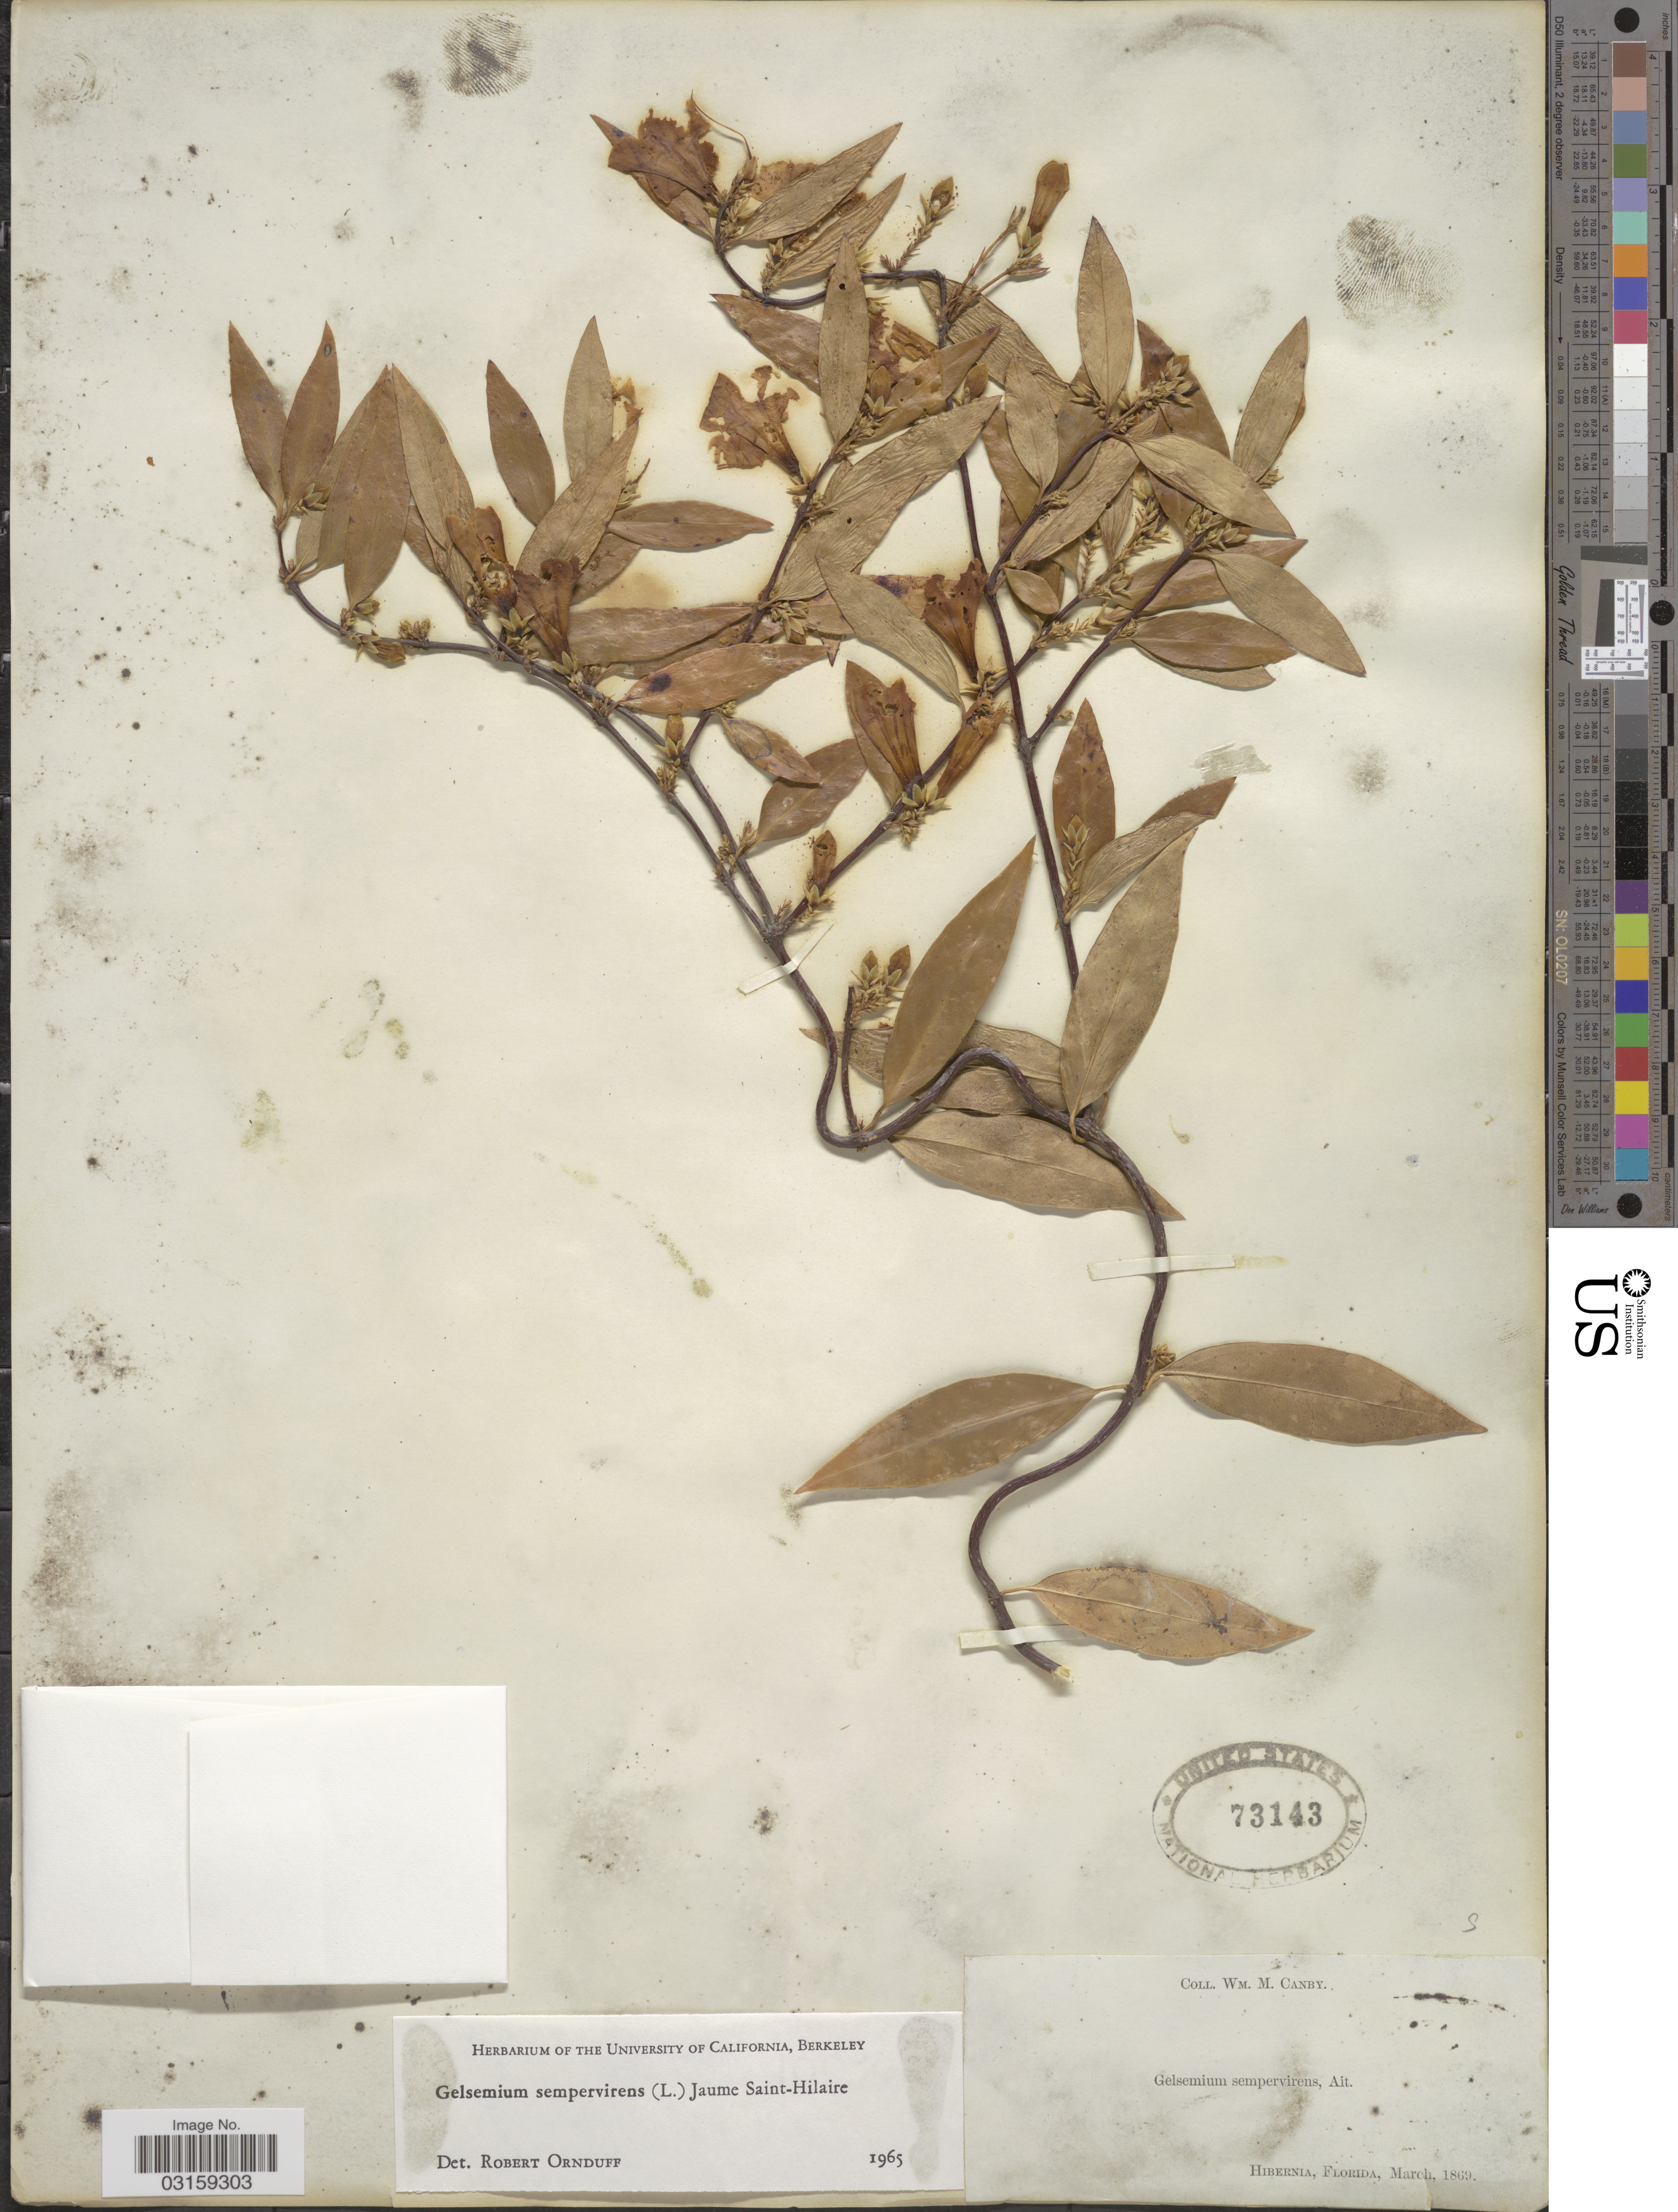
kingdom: Plantae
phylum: Tracheophyta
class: Magnoliopsida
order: Gentianales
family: Gelsemiaceae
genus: Gelsemium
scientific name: Gelsemium sempervirens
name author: (L.) J. St.-Hil.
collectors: W. M. Canby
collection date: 1869-03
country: United States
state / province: Florida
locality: Hibernia.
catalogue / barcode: US 73143